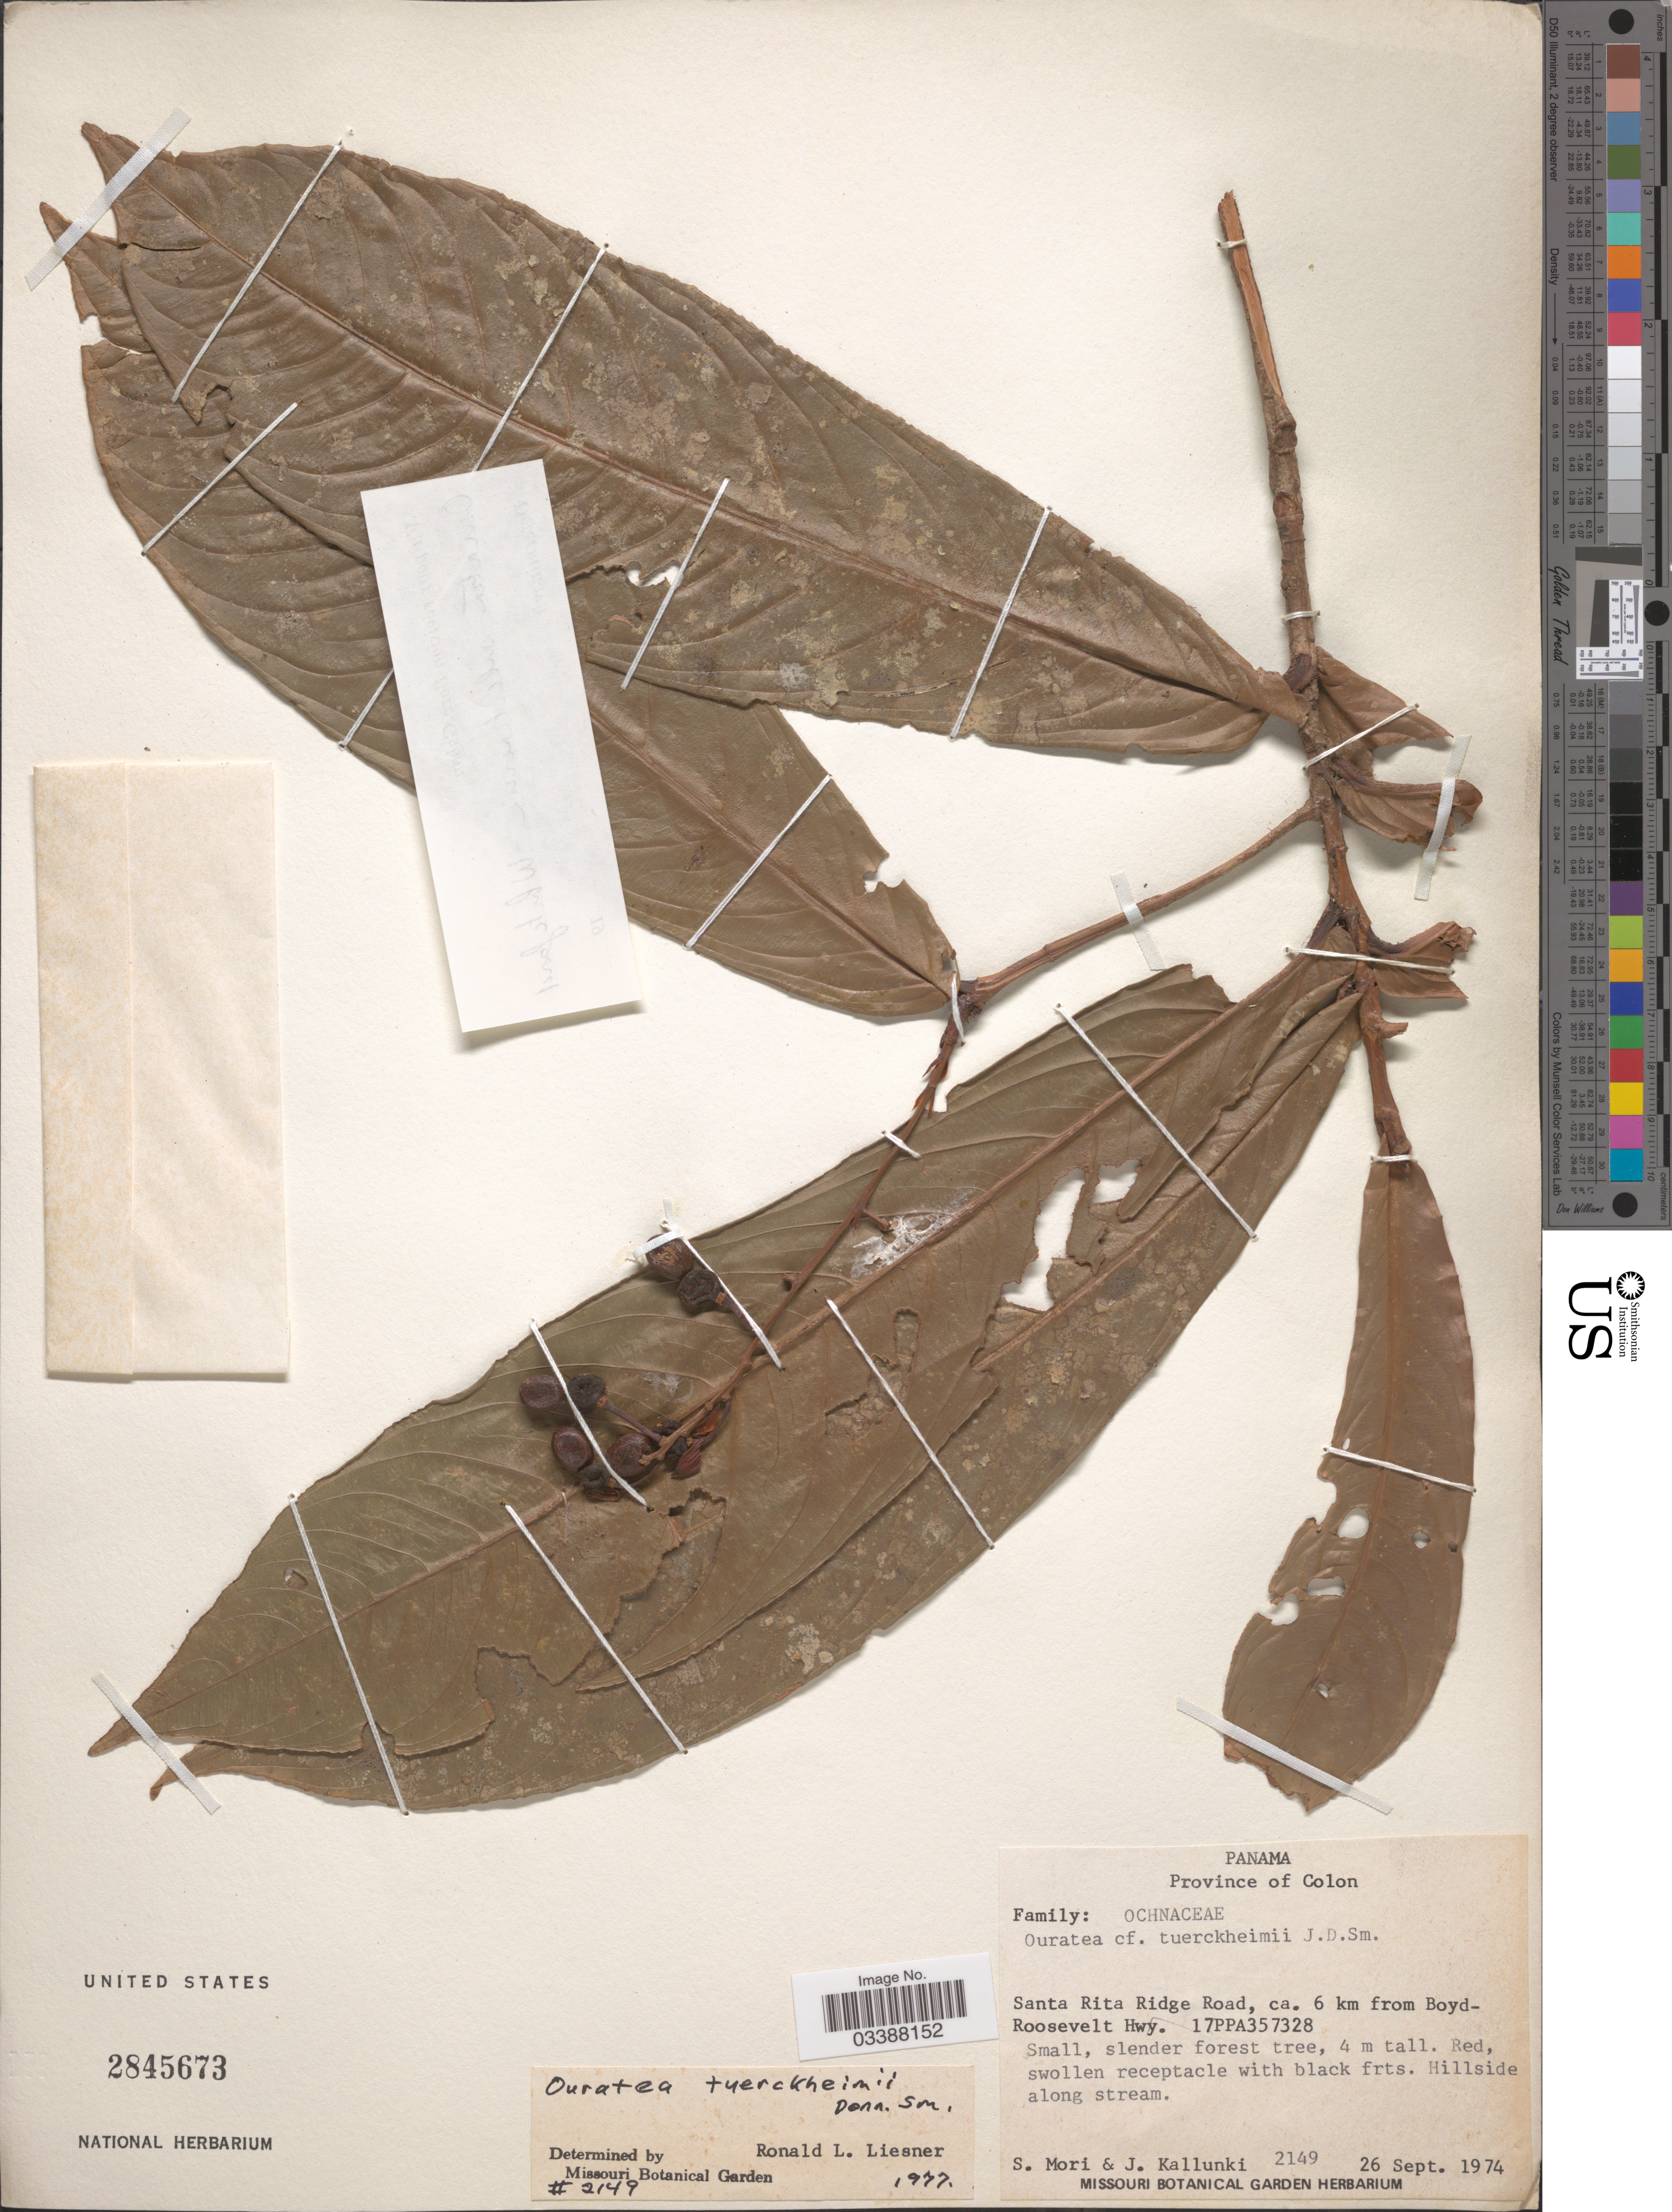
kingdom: Plantae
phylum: Tracheophyta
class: Magnoliopsida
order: Malpighiales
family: Ochnaceae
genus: Ouratea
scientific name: Ouratea sulcatinervia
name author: Whitef.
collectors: S. Mori & J. Kallunki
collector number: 2149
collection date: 1974-09-26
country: Panama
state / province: Colón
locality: Santa Rita Ridge Road, ca. 6 km from Boyd-Roosevelt Hwy. 17PPA357328. Hillside along stream.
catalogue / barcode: US 2845673